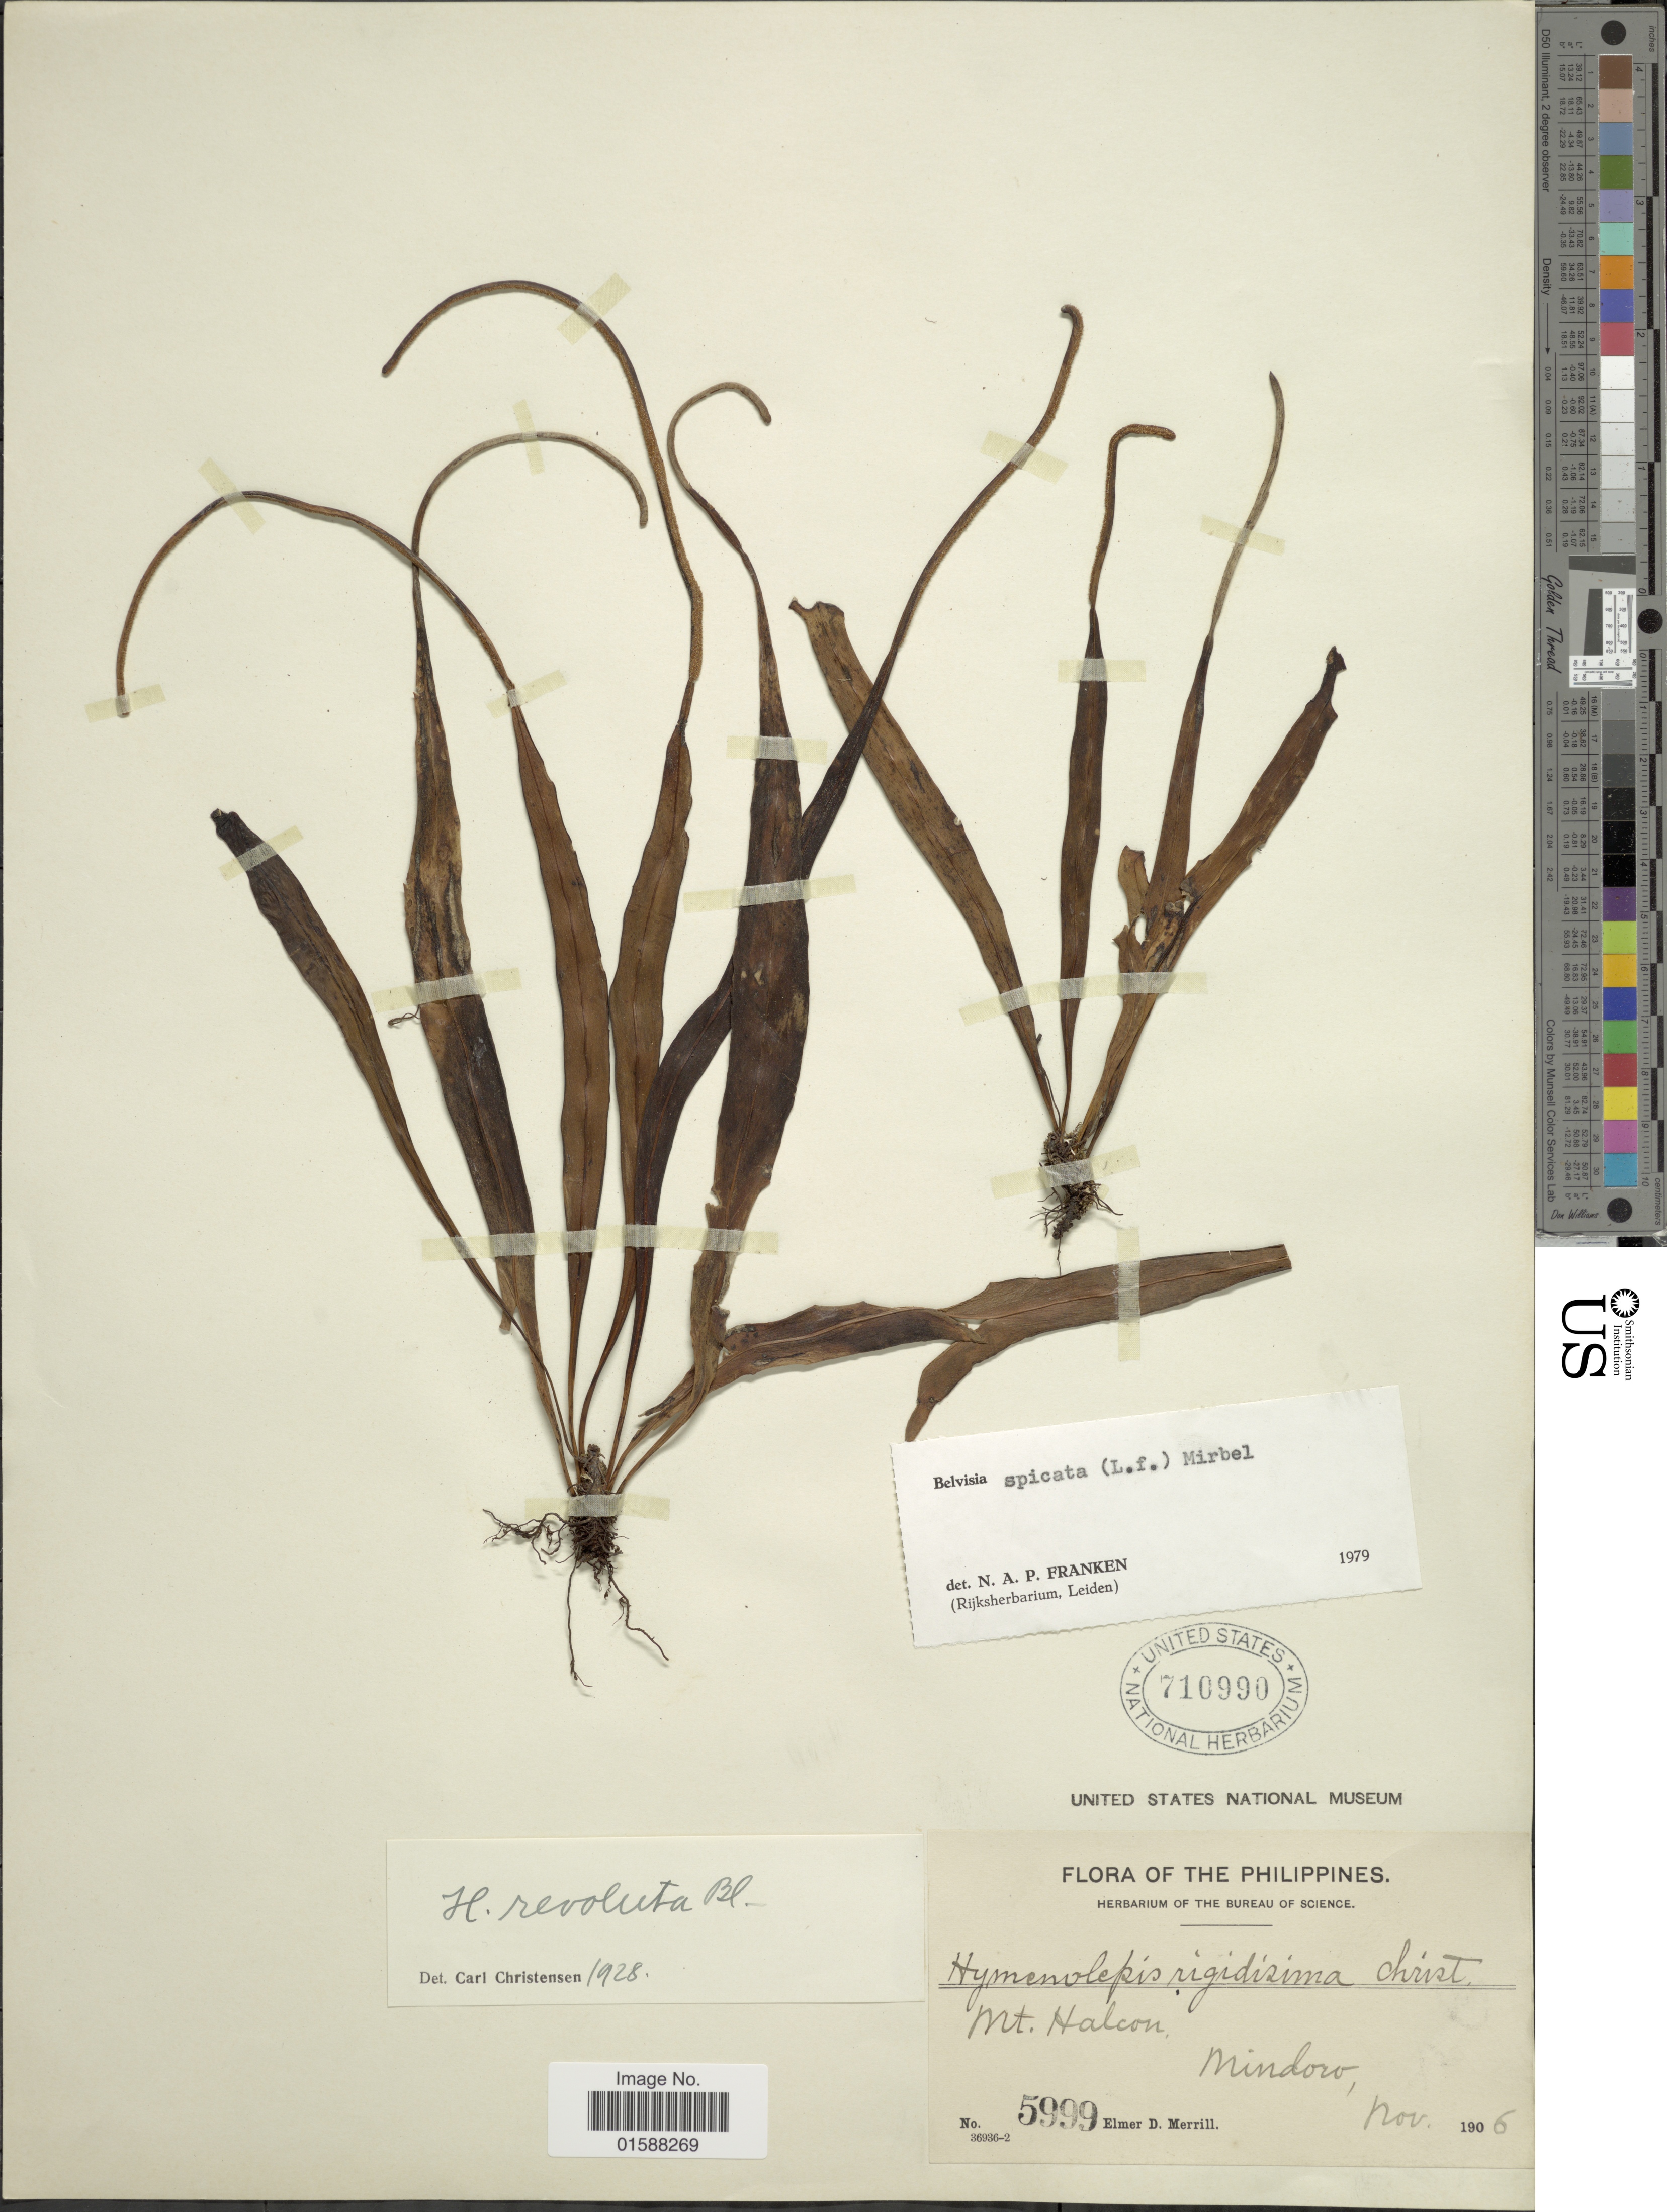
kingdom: Plantae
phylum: Tracheophyta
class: Polypodiopsida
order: Polypodiales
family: Polypodiaceae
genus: Lepisorus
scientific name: Lepisorus spicatus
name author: (L. f.) Li S. Wang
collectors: E. D. Merrill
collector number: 5999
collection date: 1906-11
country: Philippines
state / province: Mimaropa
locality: Mt. Halcon, Mindoro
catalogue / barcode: US 710990